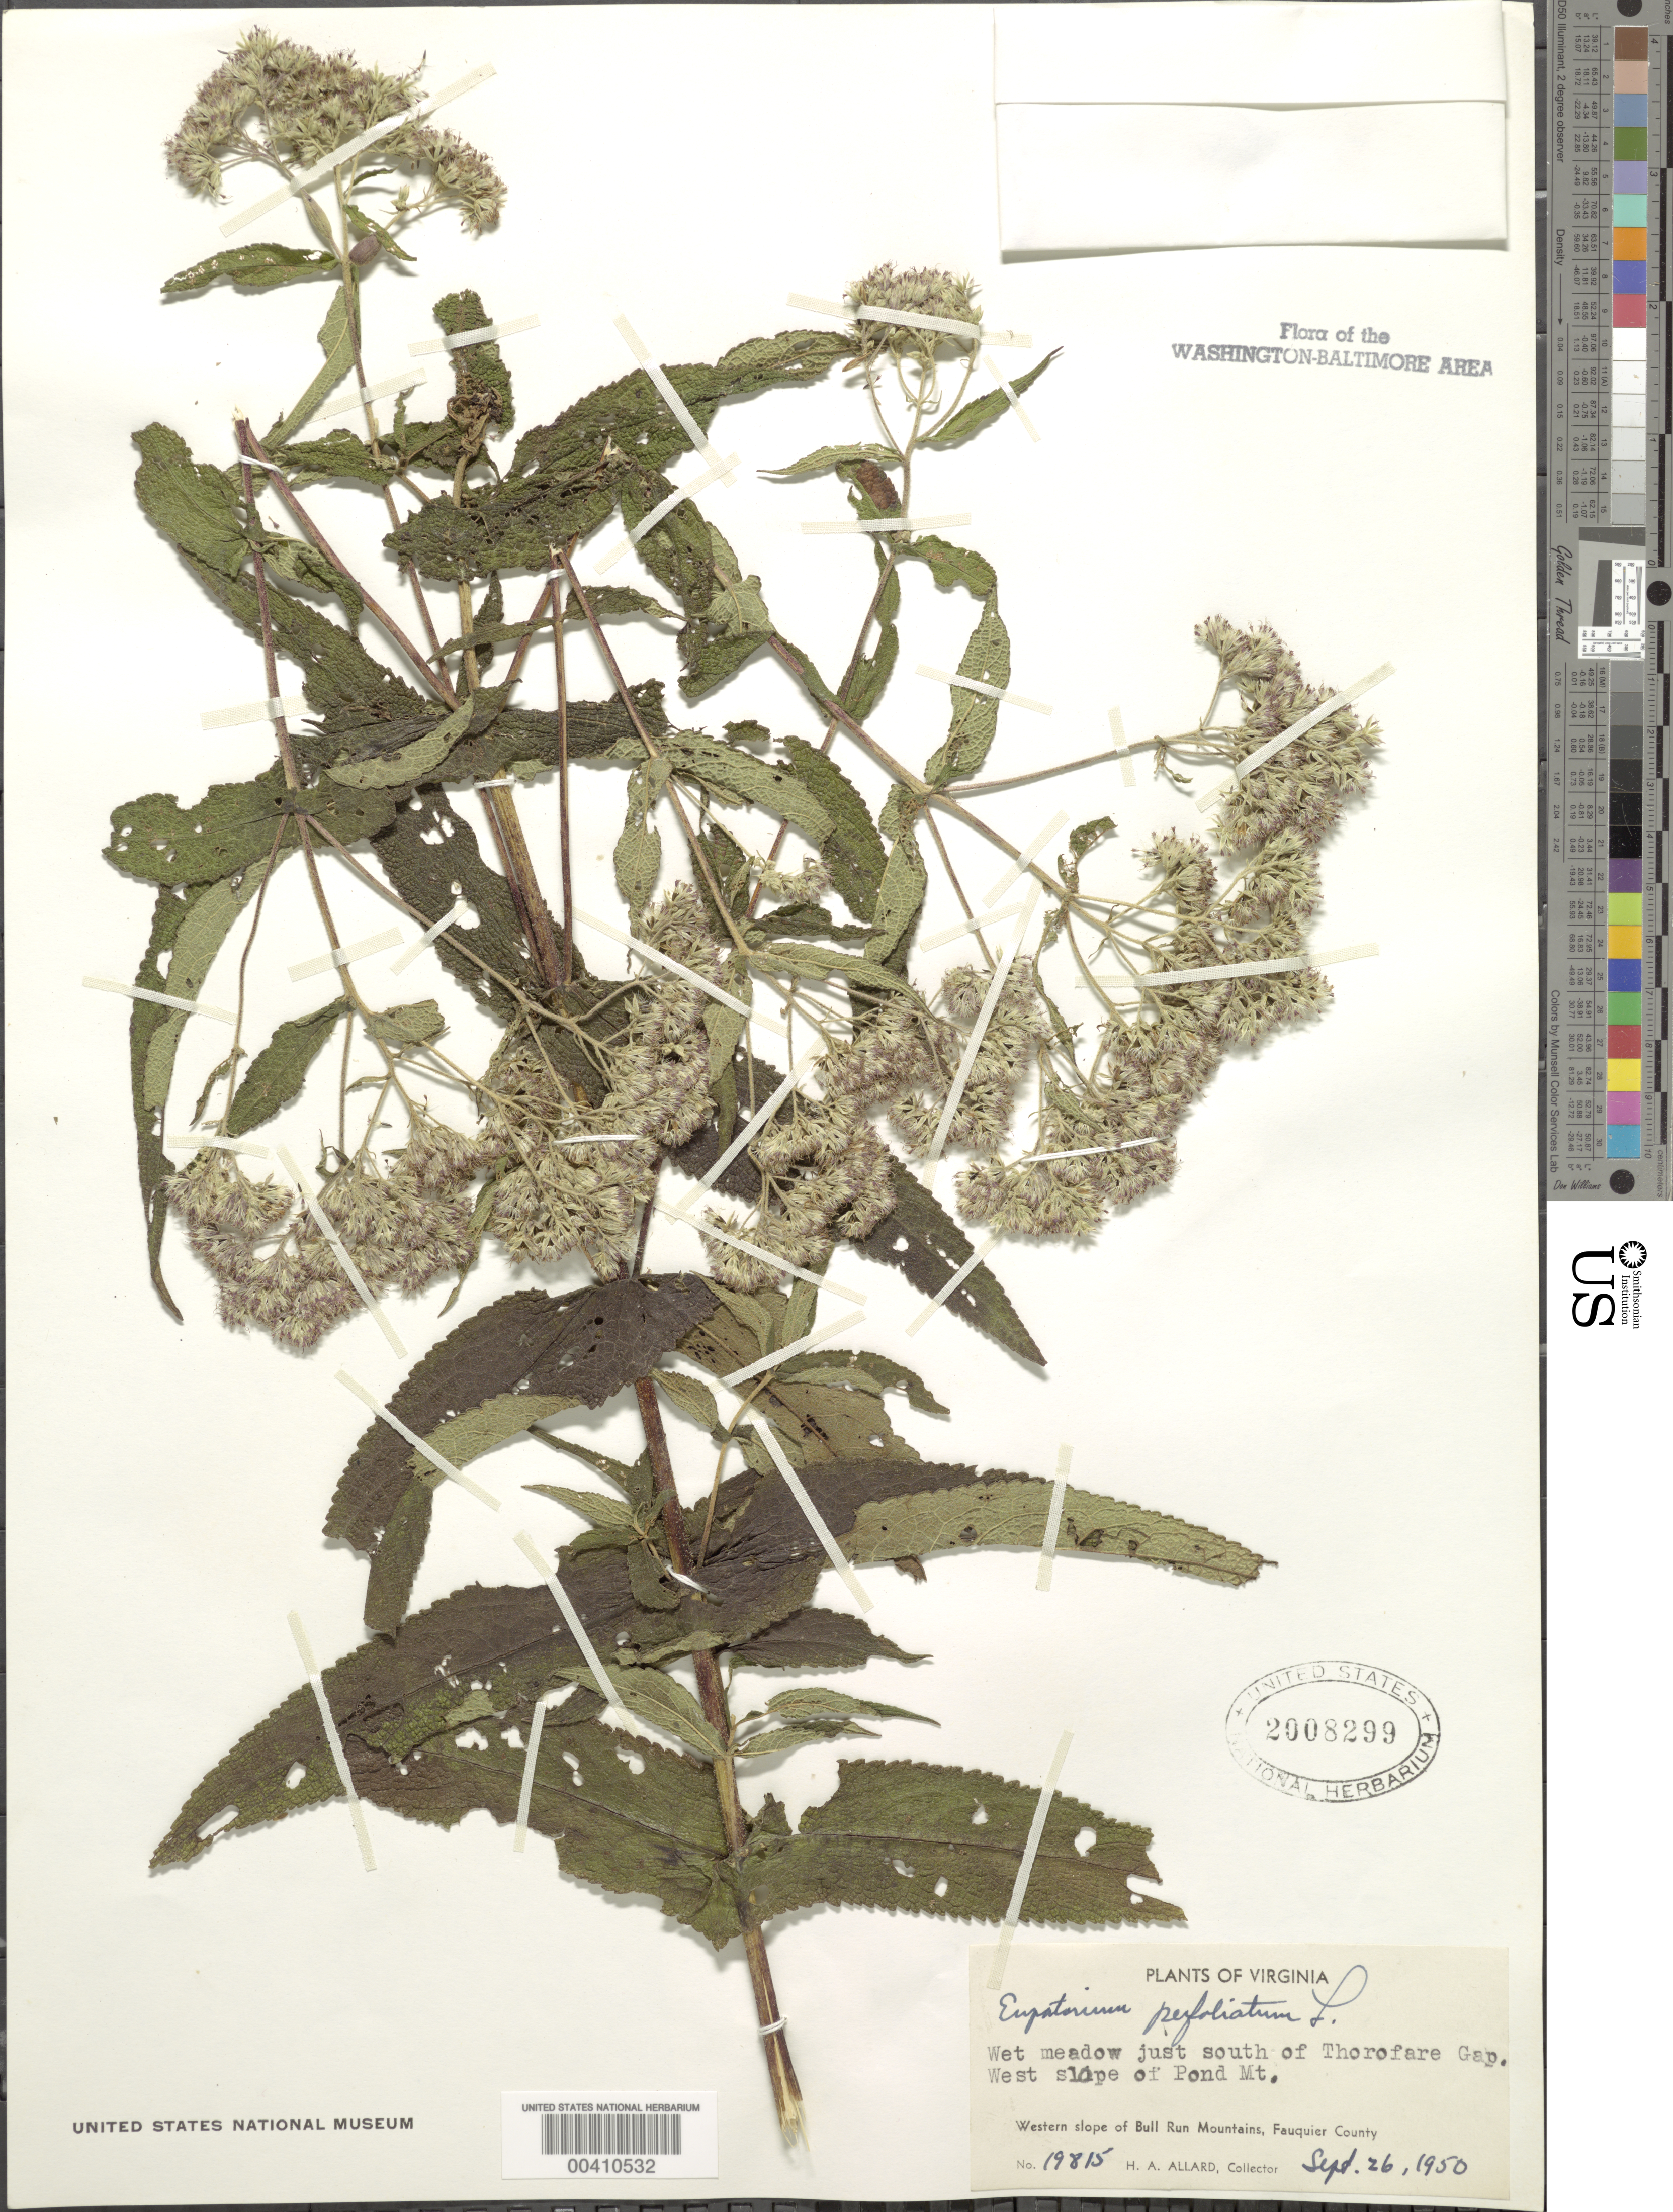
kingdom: Plantae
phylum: Tracheophyta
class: Magnoliopsida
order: Asterales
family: Asteraceae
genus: Eupatorium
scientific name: Eupatorium perfoliatum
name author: L.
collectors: H. A. Allard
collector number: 19815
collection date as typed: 26 Sep 1950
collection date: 1950-09-26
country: United States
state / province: Virginia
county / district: Fauquier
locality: S of Thorofare Gap, W of Pond Mountain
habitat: Wet meadow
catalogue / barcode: US 2008299